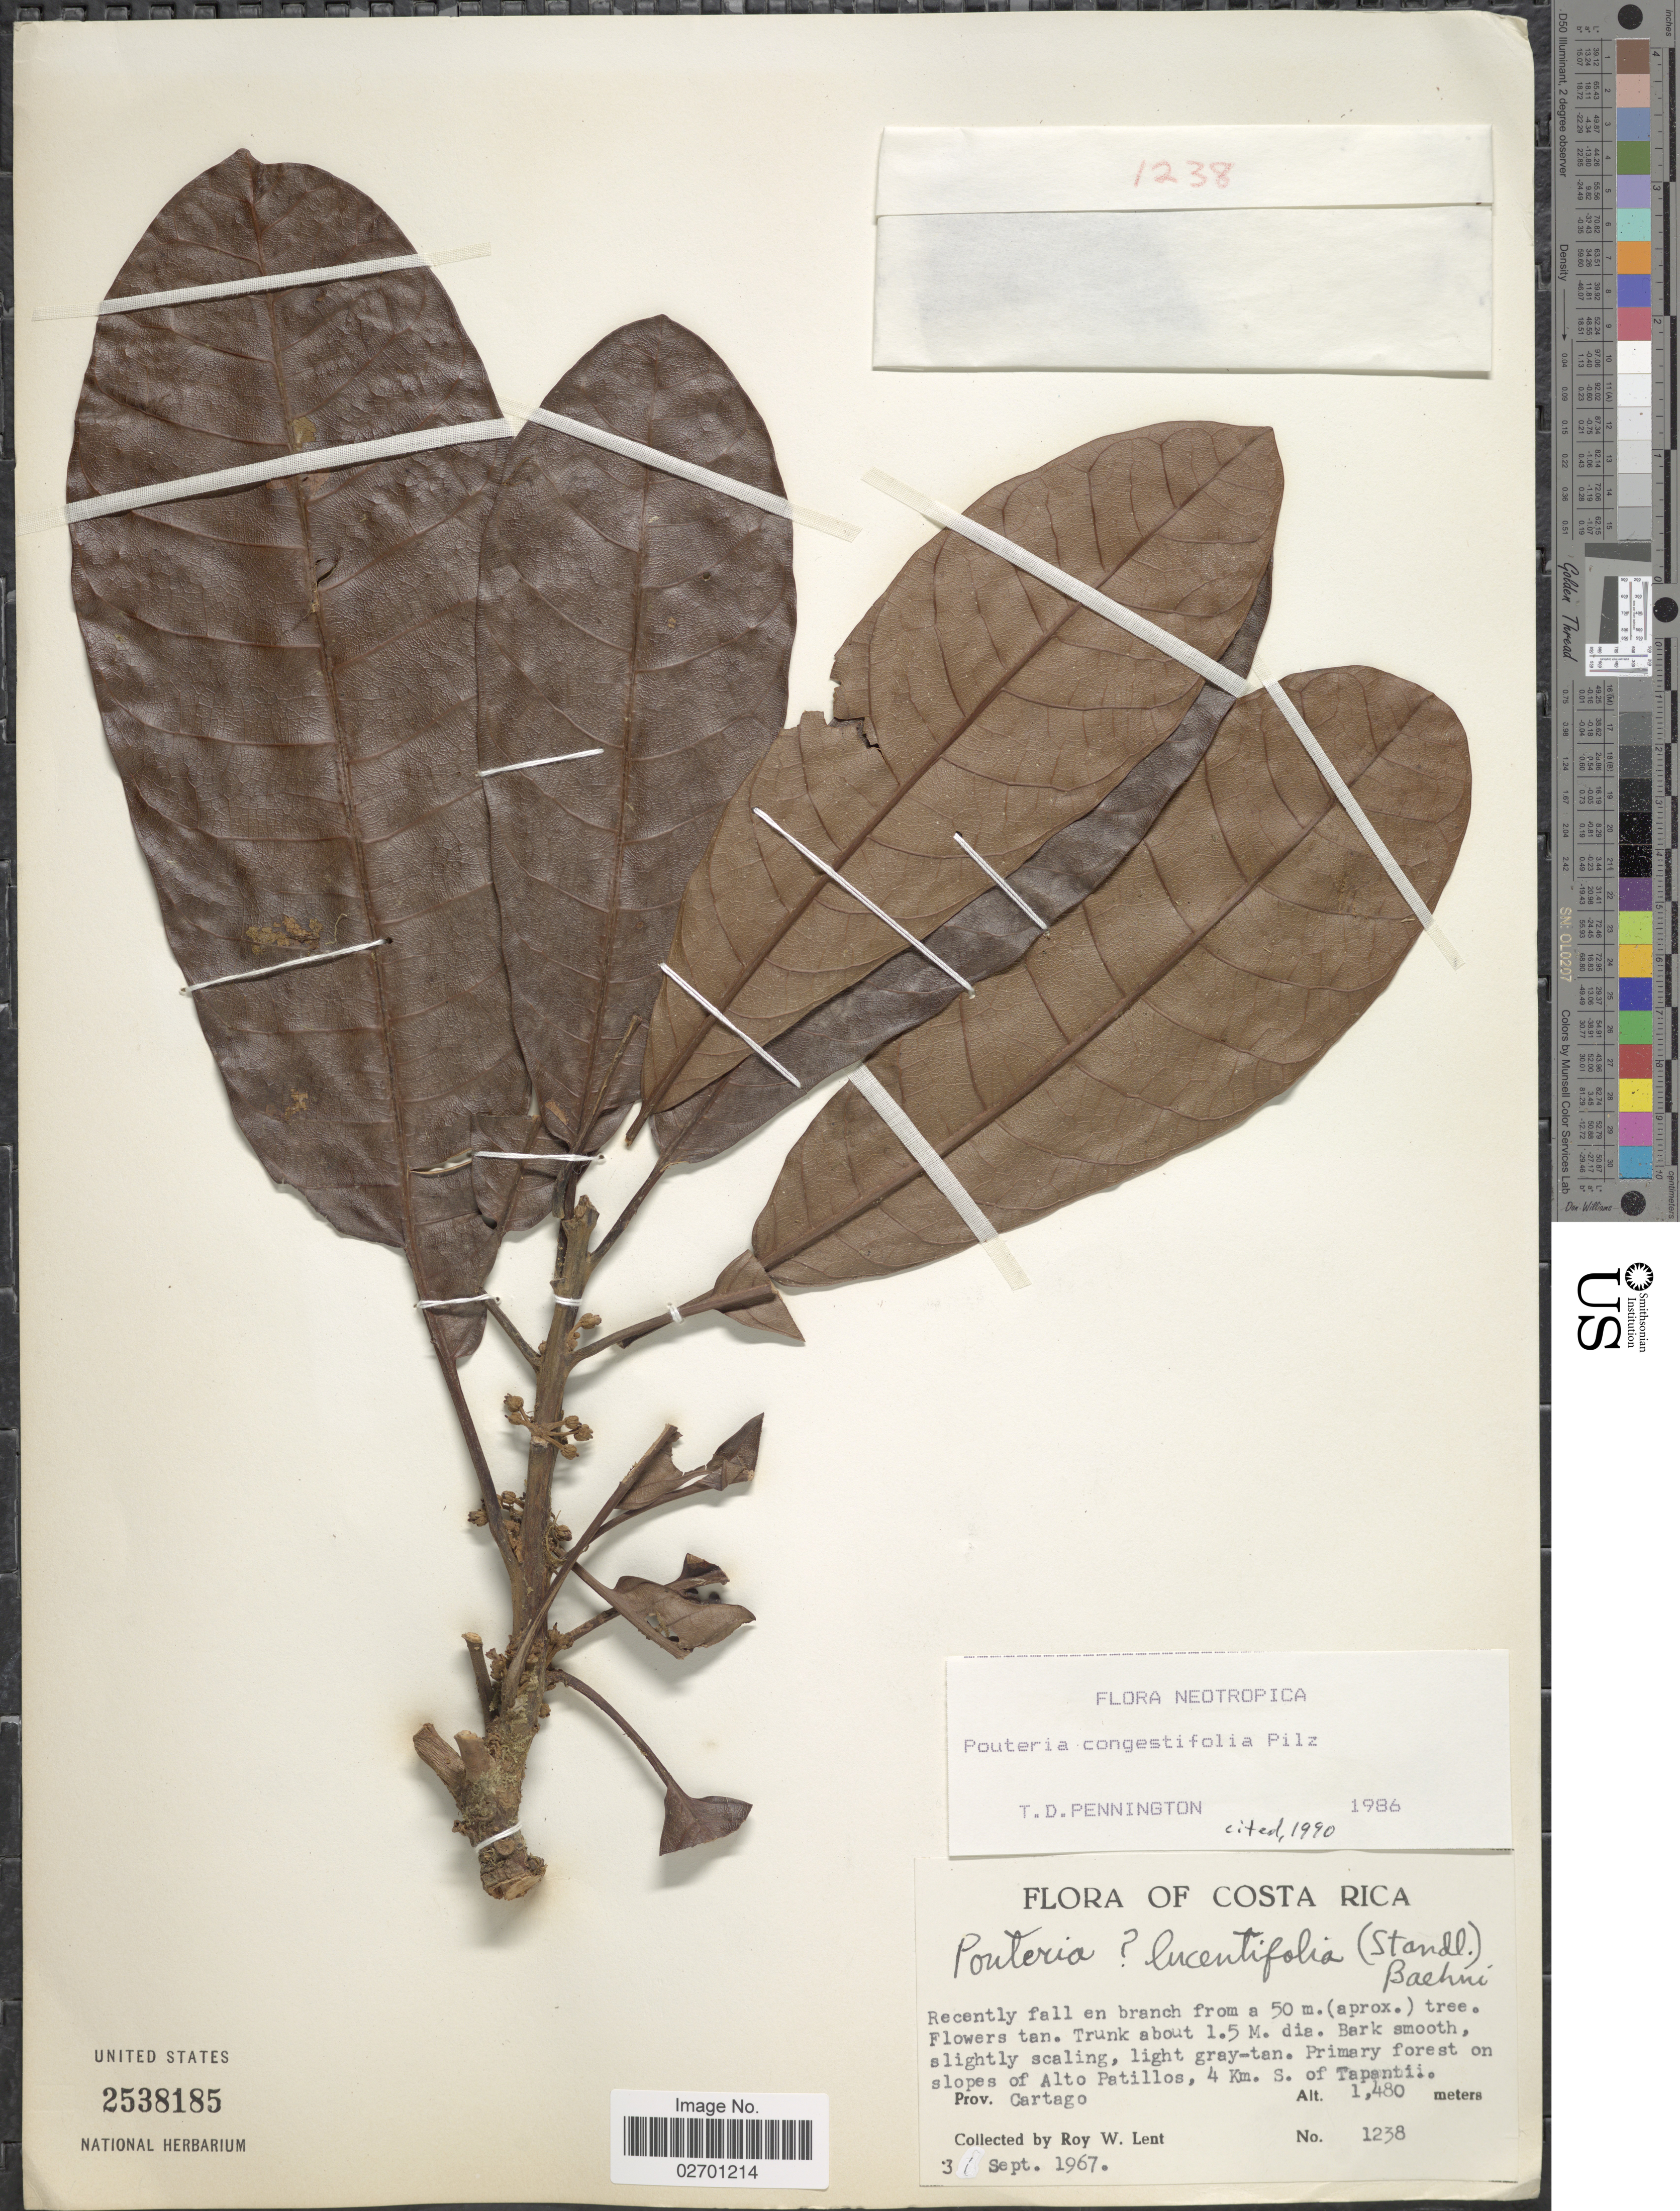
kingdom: Plantae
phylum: Tracheophyta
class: Magnoliopsida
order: Ericales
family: Sapotaceae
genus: Pouteria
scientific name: Pouteria congestifolia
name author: Pilz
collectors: R. W. Lent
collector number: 1238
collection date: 1967-09-03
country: Costa Rica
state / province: Cartago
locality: Primary forest on slopes of Alto Patillos, 4 Km. S. of Tapantii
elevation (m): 1480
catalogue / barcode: US 2538185